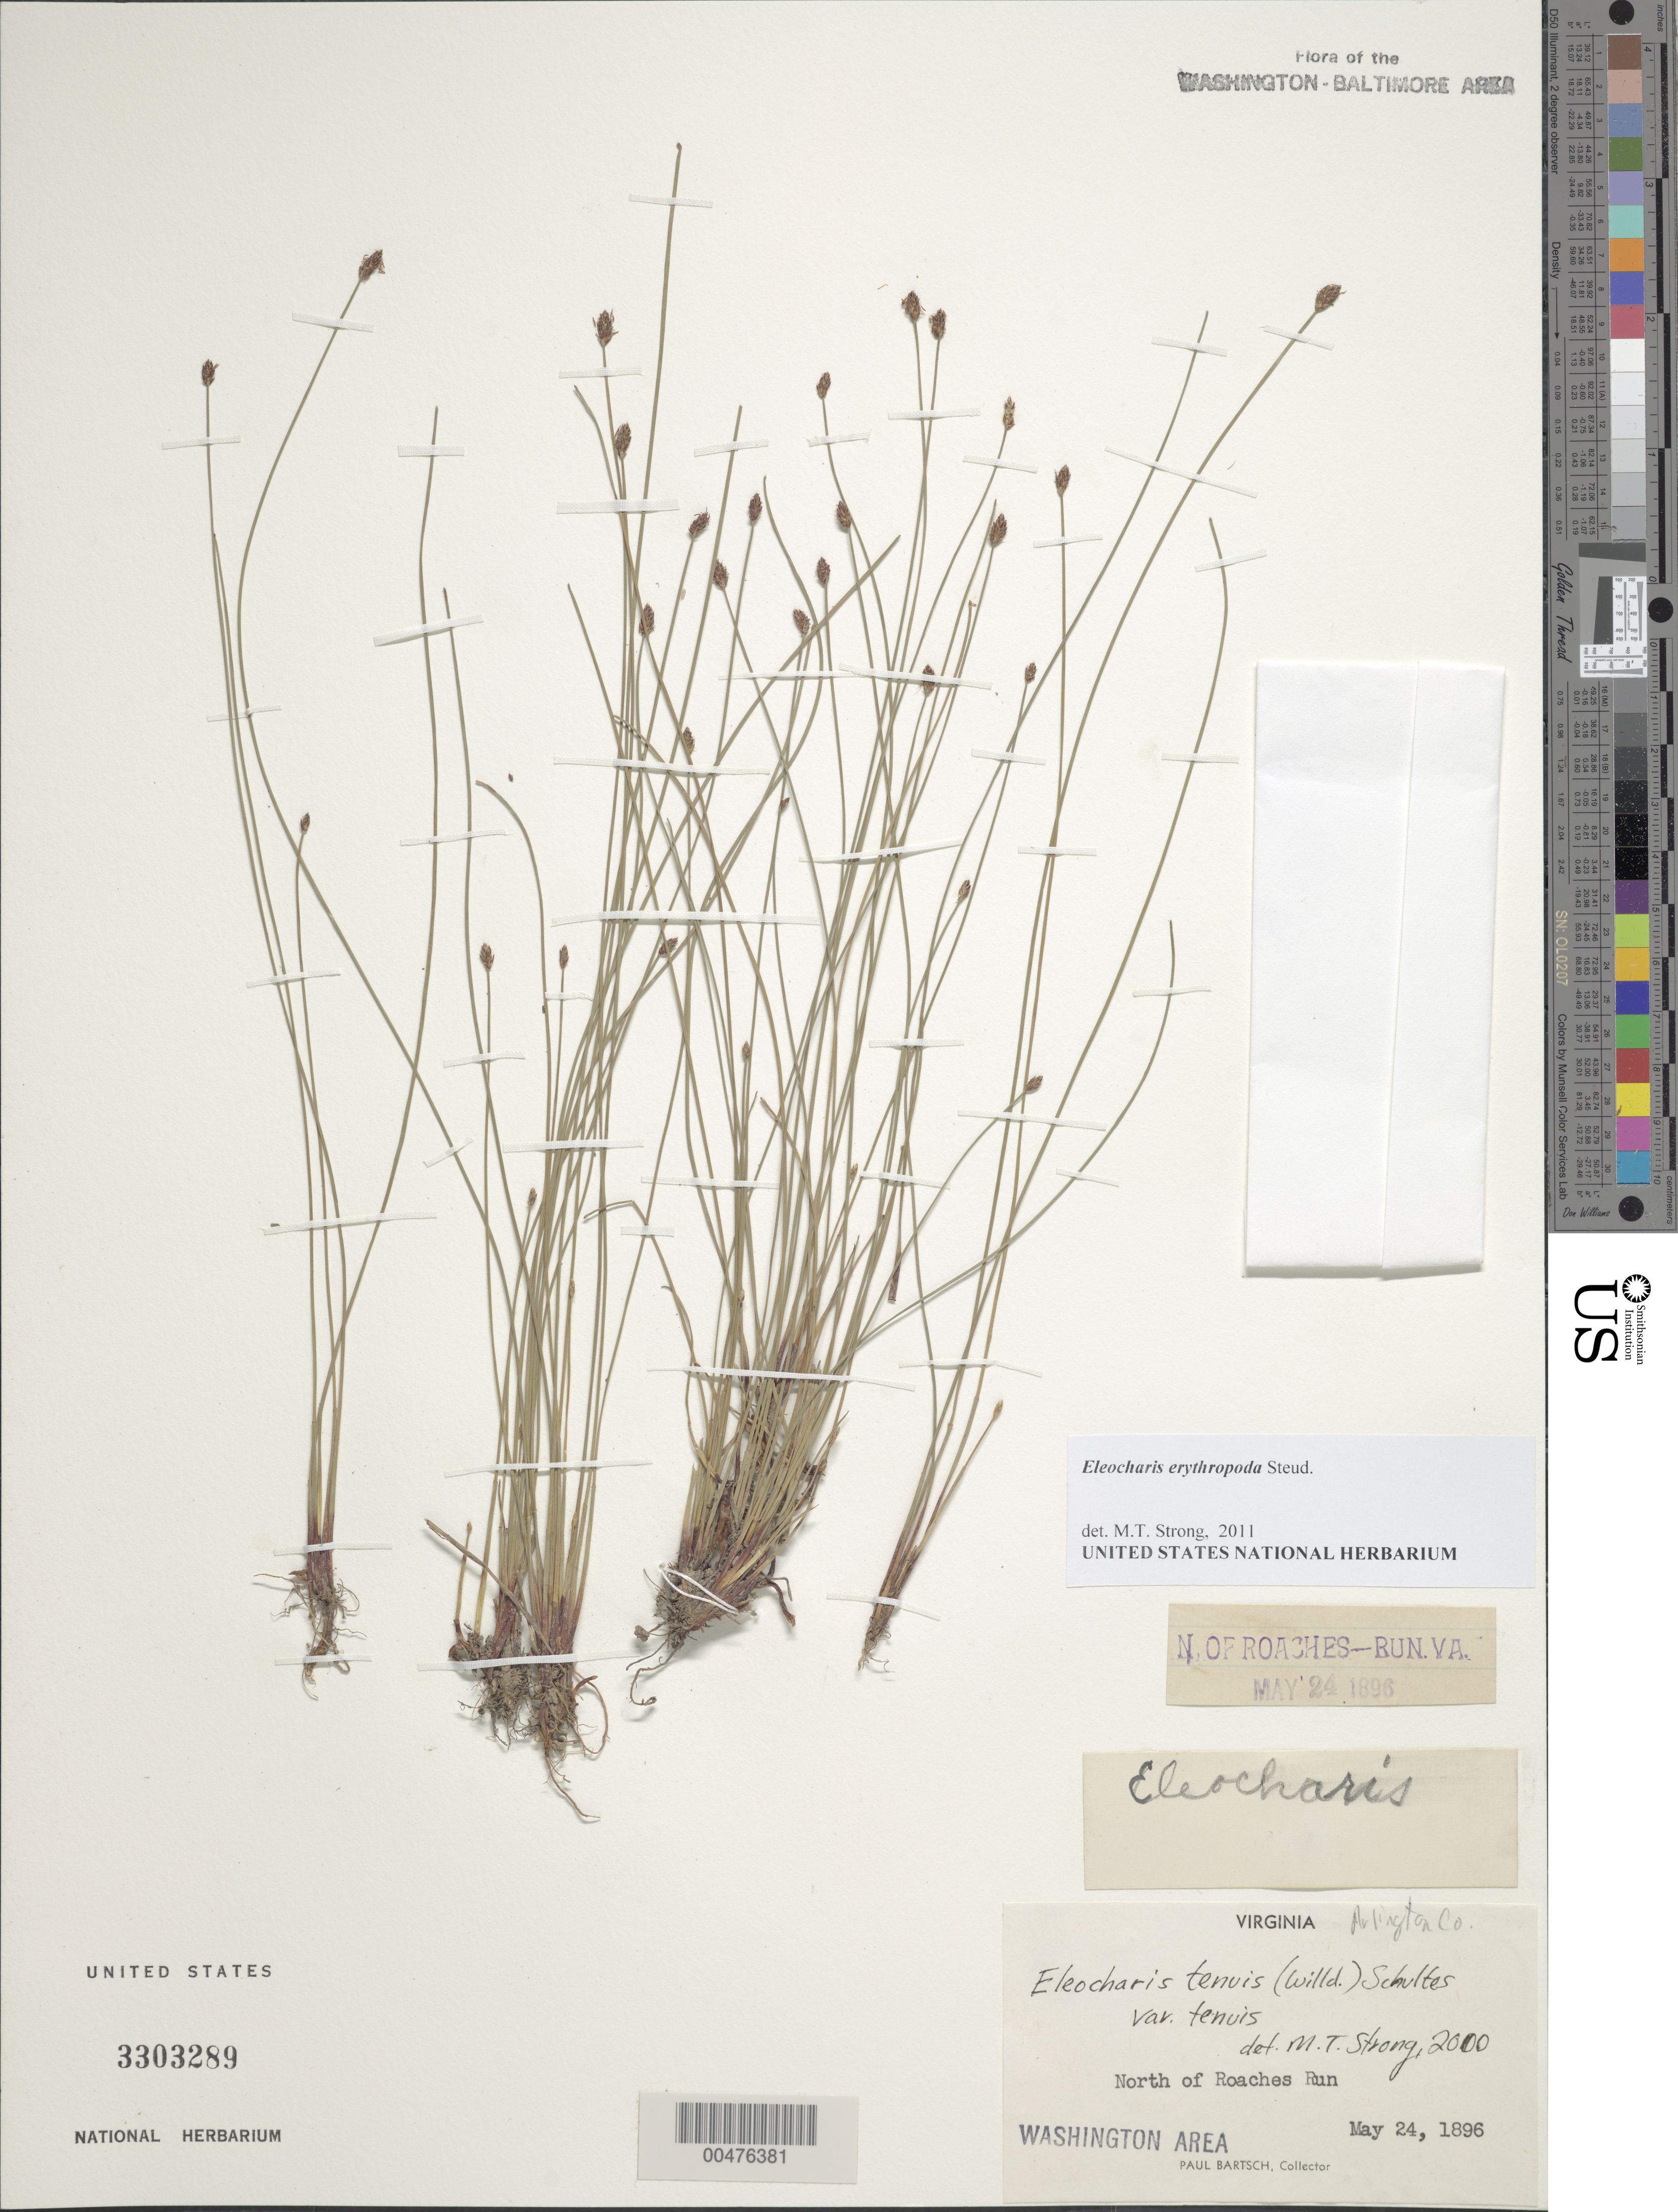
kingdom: Plantae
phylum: Tracheophyta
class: Liliopsida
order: Poales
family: Cyperaceae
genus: Eleocharis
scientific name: Eleocharis erythropoda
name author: Steud.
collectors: P. Bartsch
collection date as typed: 24 May 1896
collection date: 1896-05-24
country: United States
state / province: Virginia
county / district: Arlington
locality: N of Roaches Run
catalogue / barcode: US 3303289